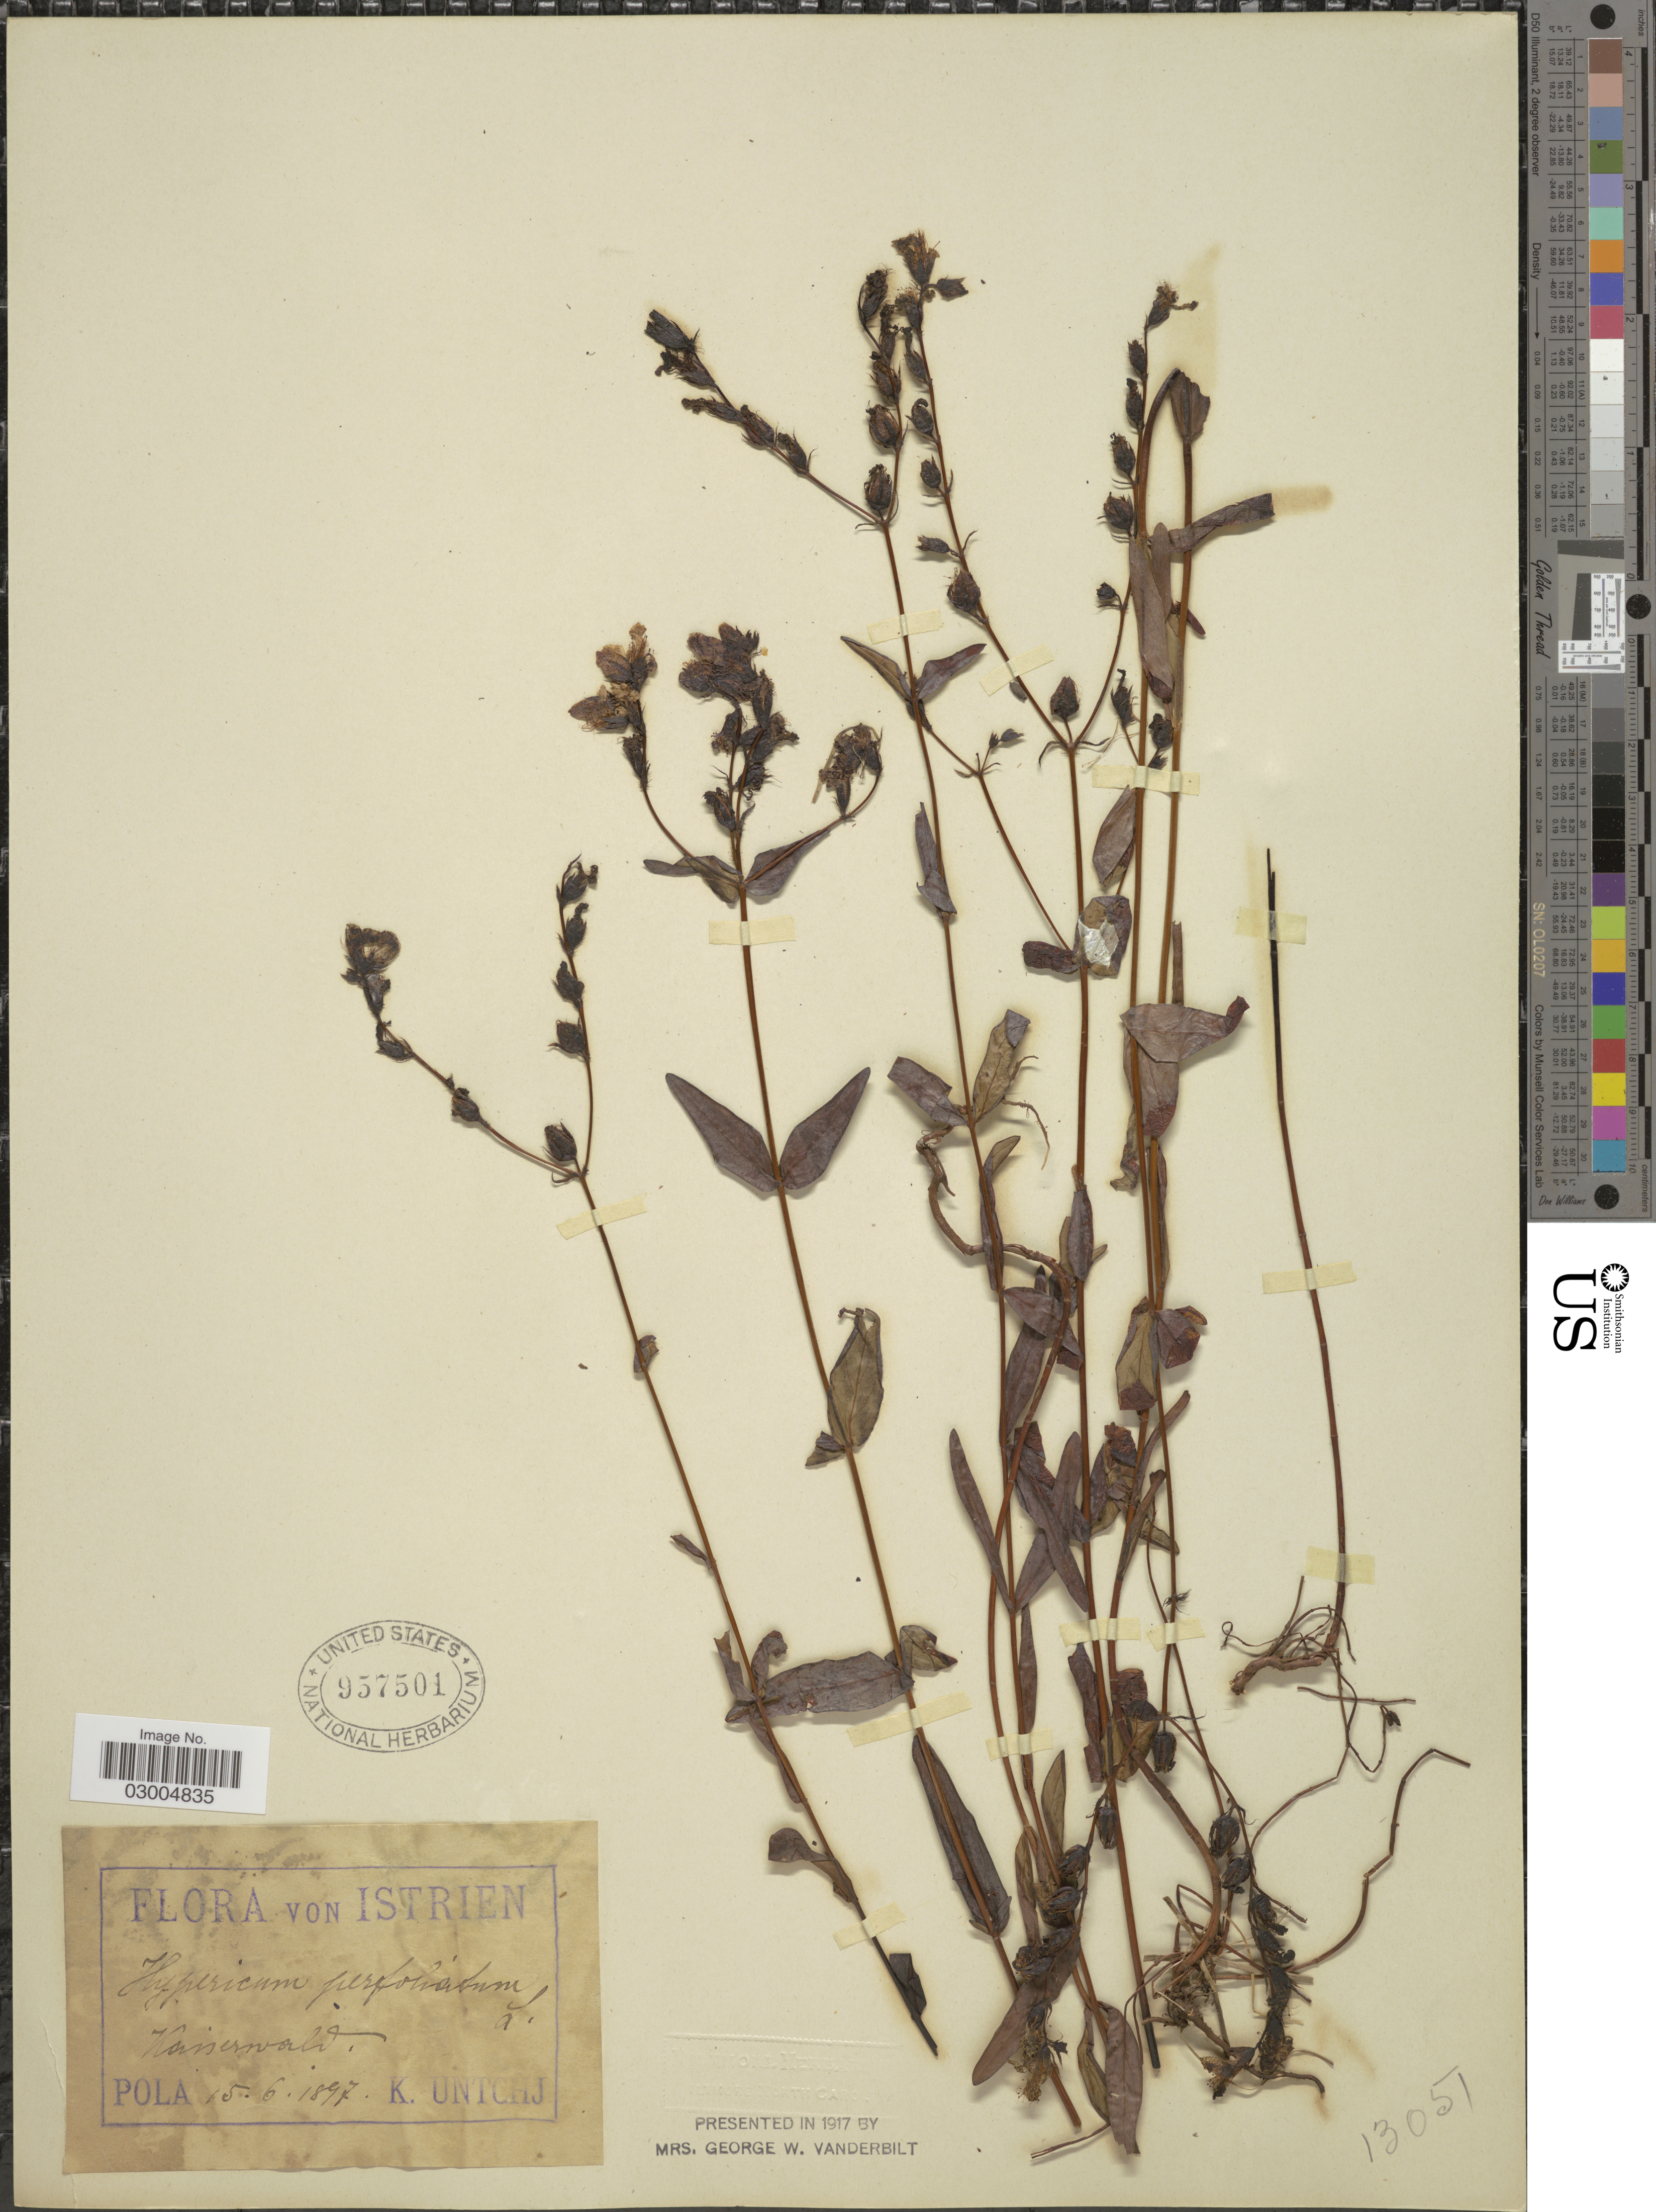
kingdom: Plantae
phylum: Tracheophyta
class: Magnoliopsida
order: Malpighiales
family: Hypericaceae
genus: Hypericum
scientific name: Hypericum perfoliatum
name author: L.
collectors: K. Untchj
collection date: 1897-06-15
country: Croatia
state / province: Istria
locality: Kaiserwald.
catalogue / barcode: US 957501